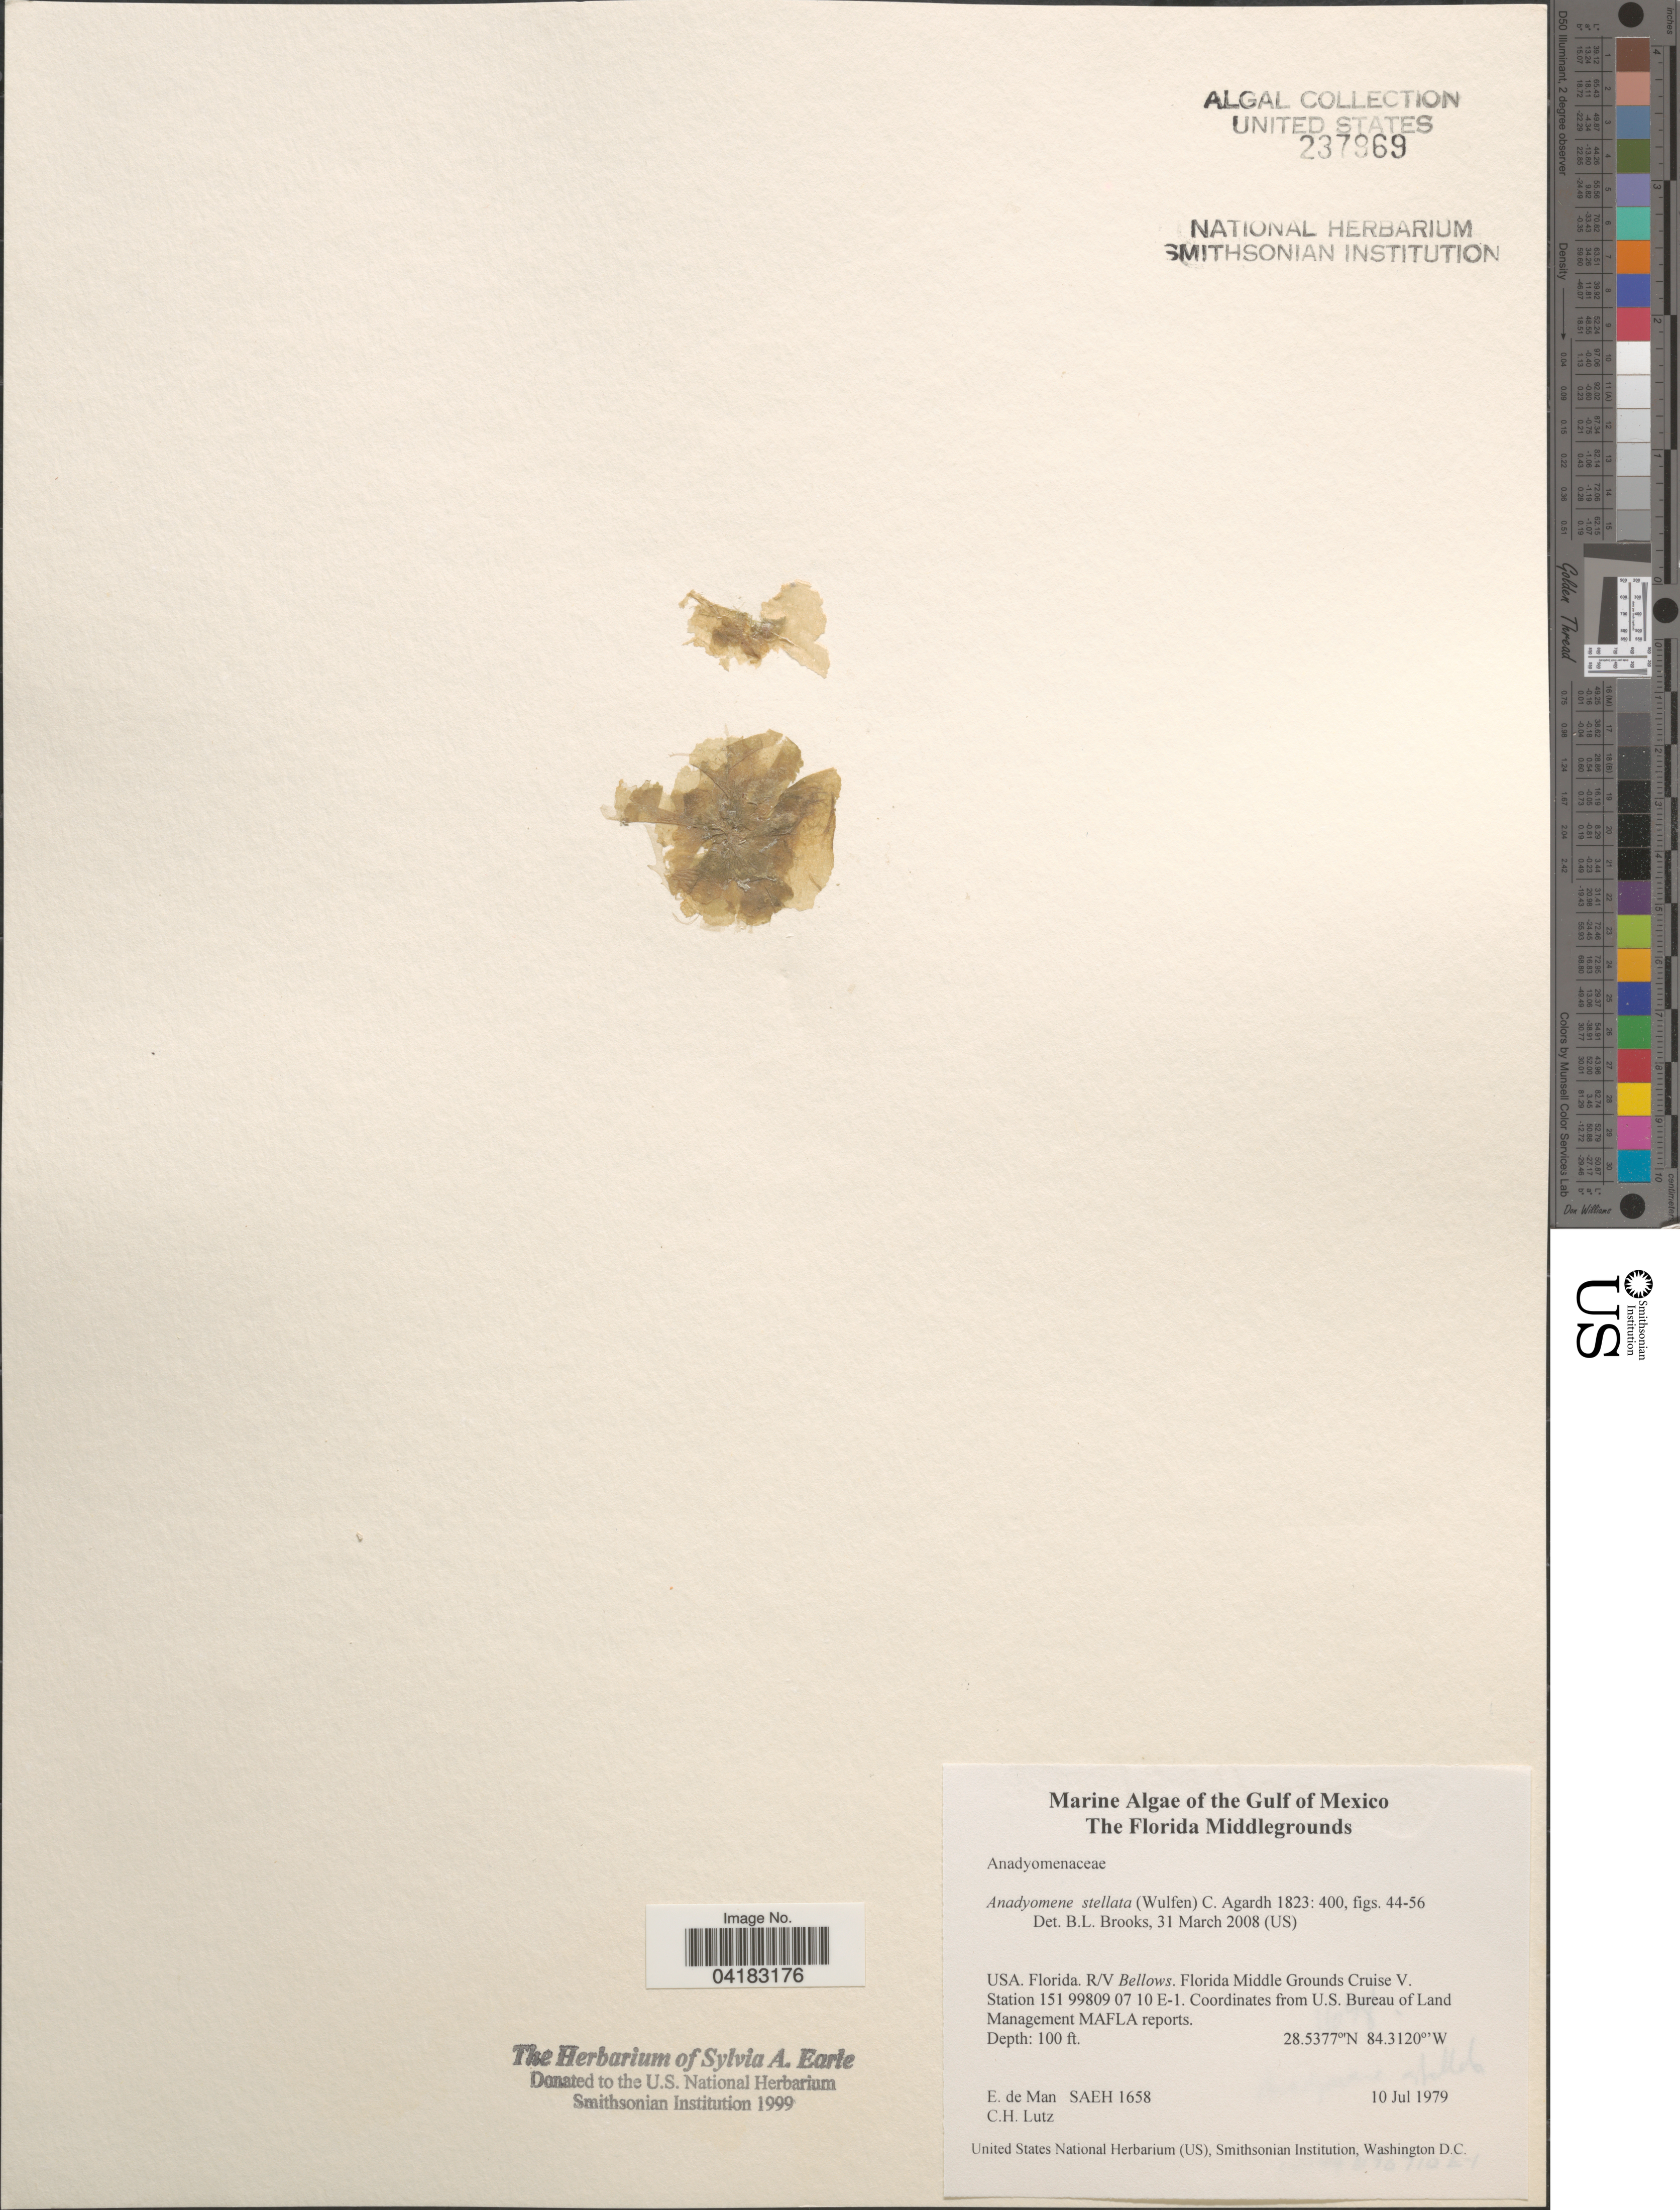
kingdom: Plantae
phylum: Chlorophyta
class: Ulvophyceae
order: Cladophorales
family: Anadyomenaceae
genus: Anadyomene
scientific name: Anadyomene stellata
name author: (Wulfen) C. Agardh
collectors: E. de Man & C. Lutz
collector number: SAEH1658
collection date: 1979-07-10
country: United States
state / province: Florida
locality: Gulf of Mexico. R/V Bellows. Florida Middle Grounds Cruise V. Station 151 99809 7 10 E-1.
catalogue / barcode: US 237969